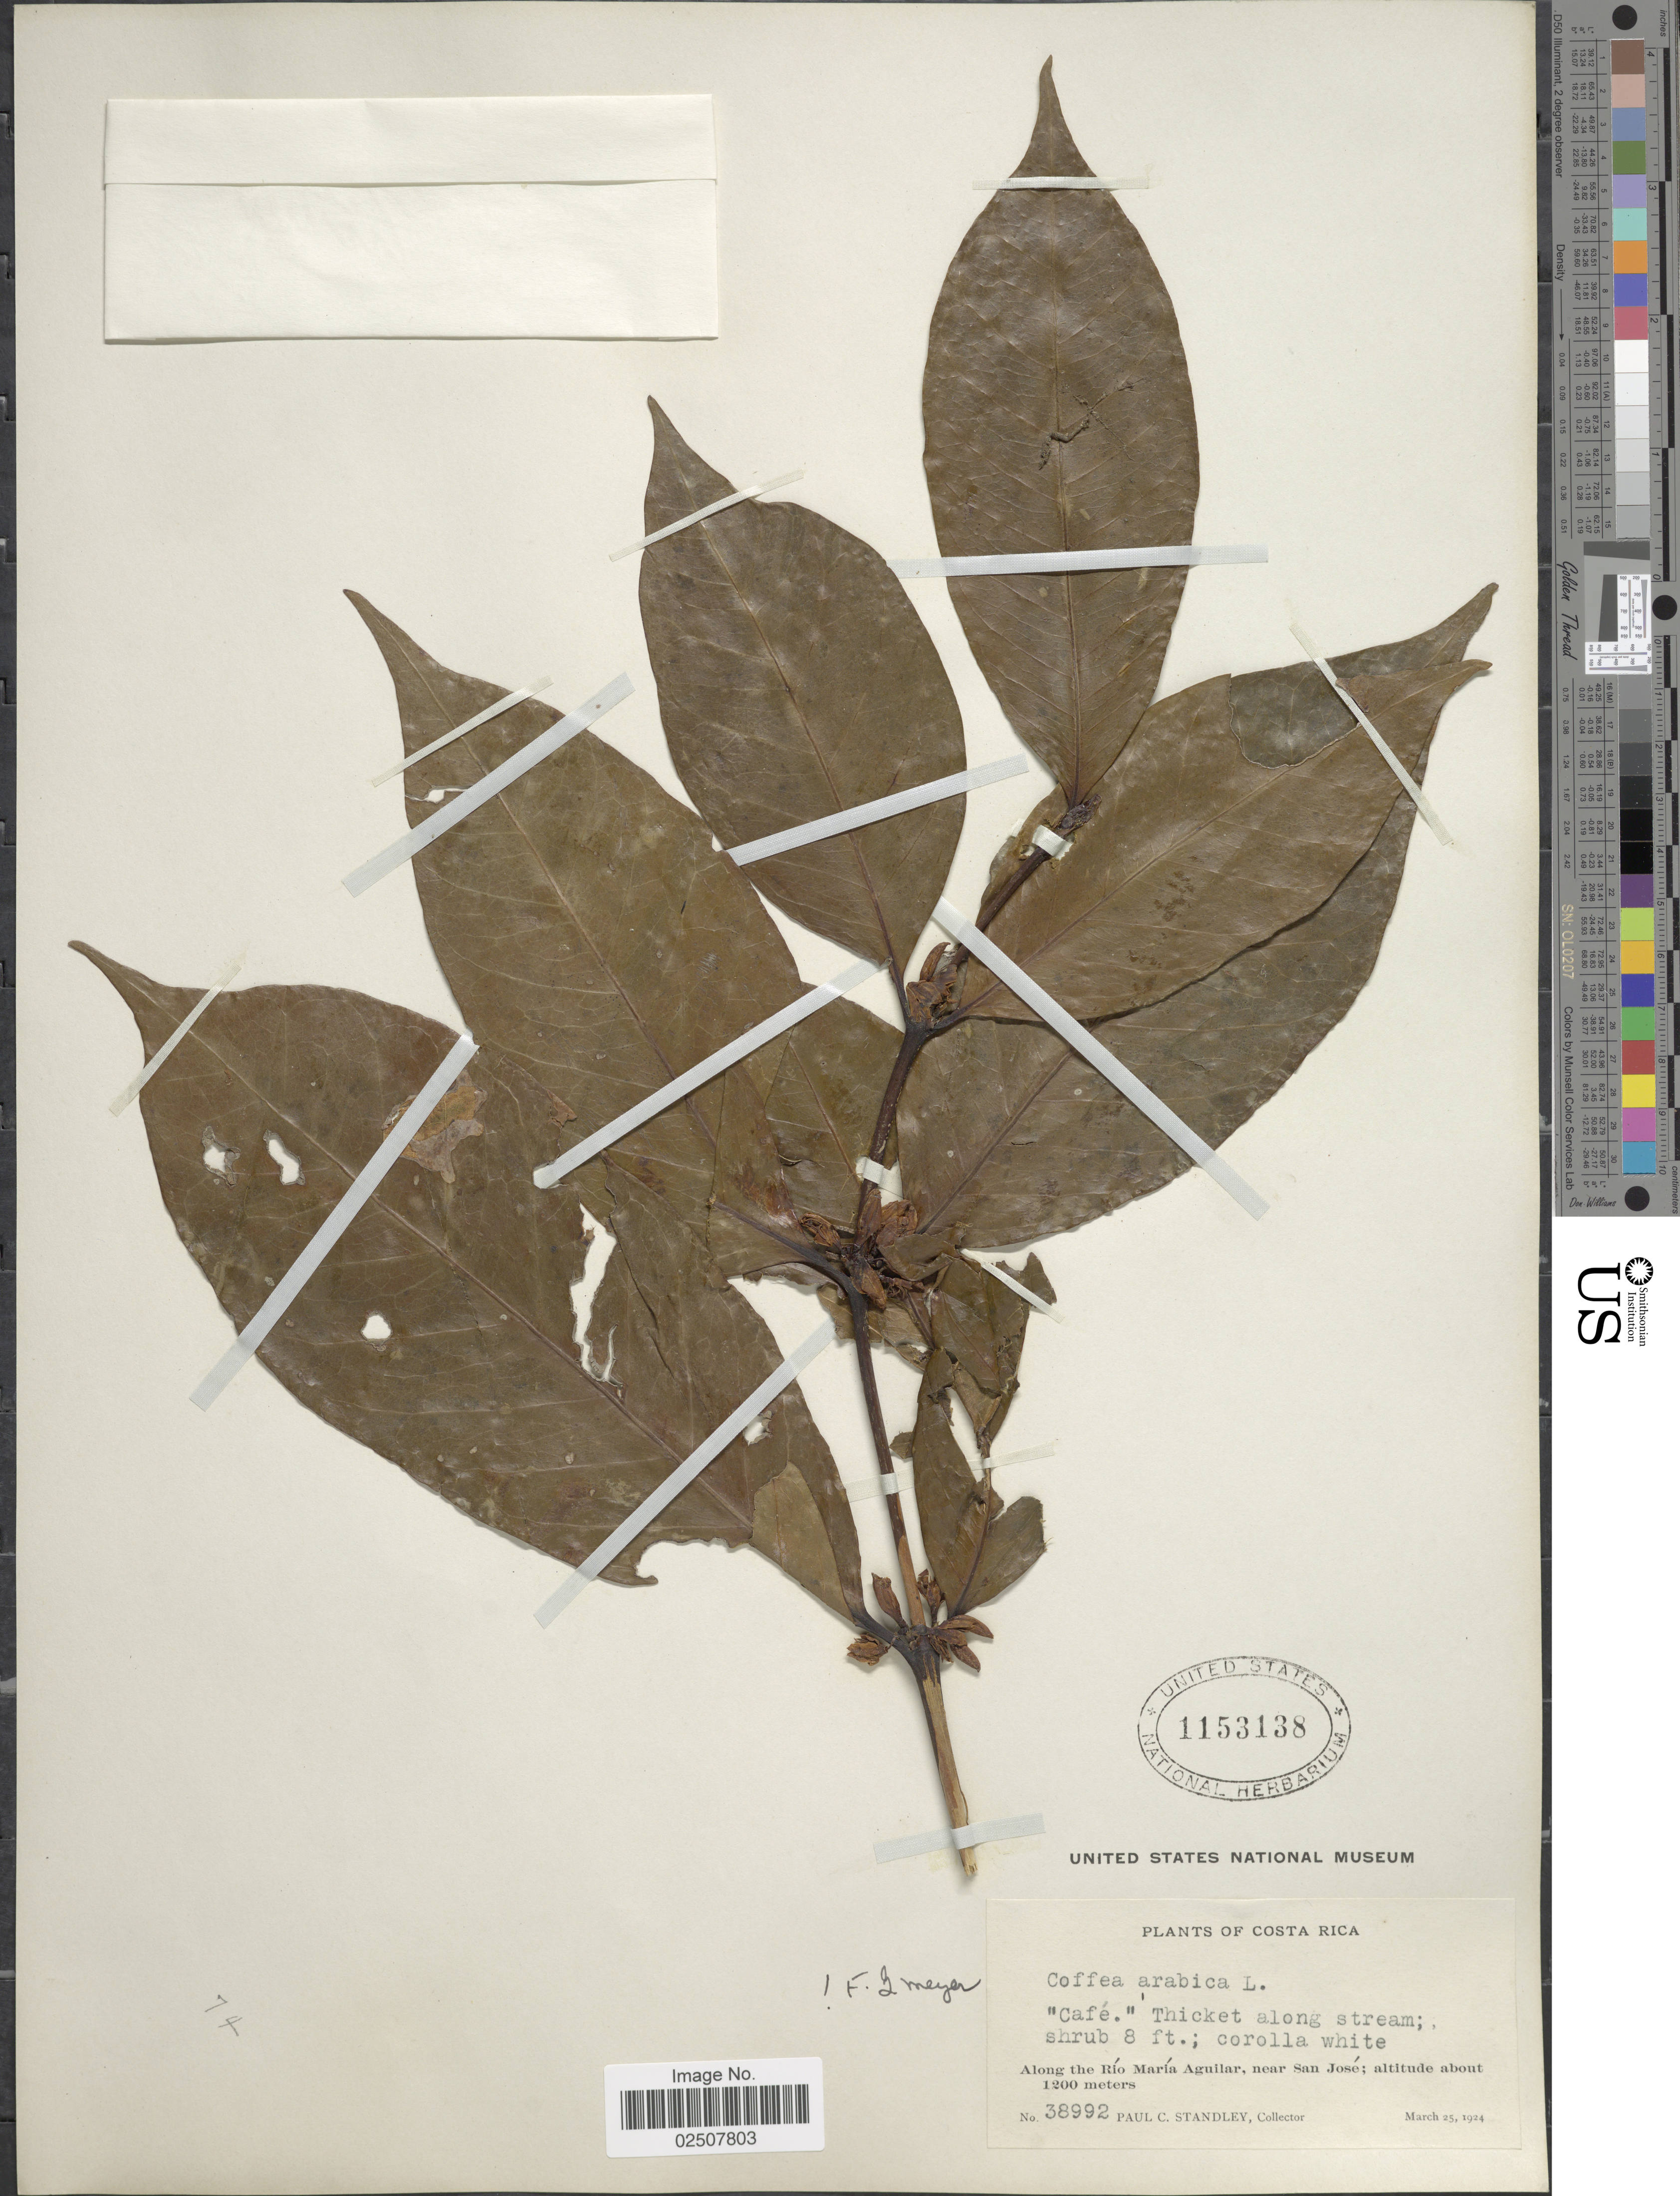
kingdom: Plantae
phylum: Tracheophyta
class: Magnoliopsida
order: Gentianales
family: Rubiaceae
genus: Coffea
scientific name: Coffea arabica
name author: L.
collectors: P. C. Standley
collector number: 38992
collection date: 1924-03-25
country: Costa Rica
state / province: San José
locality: Thicket along stream; Along the Río María Aguilar, near San José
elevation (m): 1200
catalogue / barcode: US 1153138